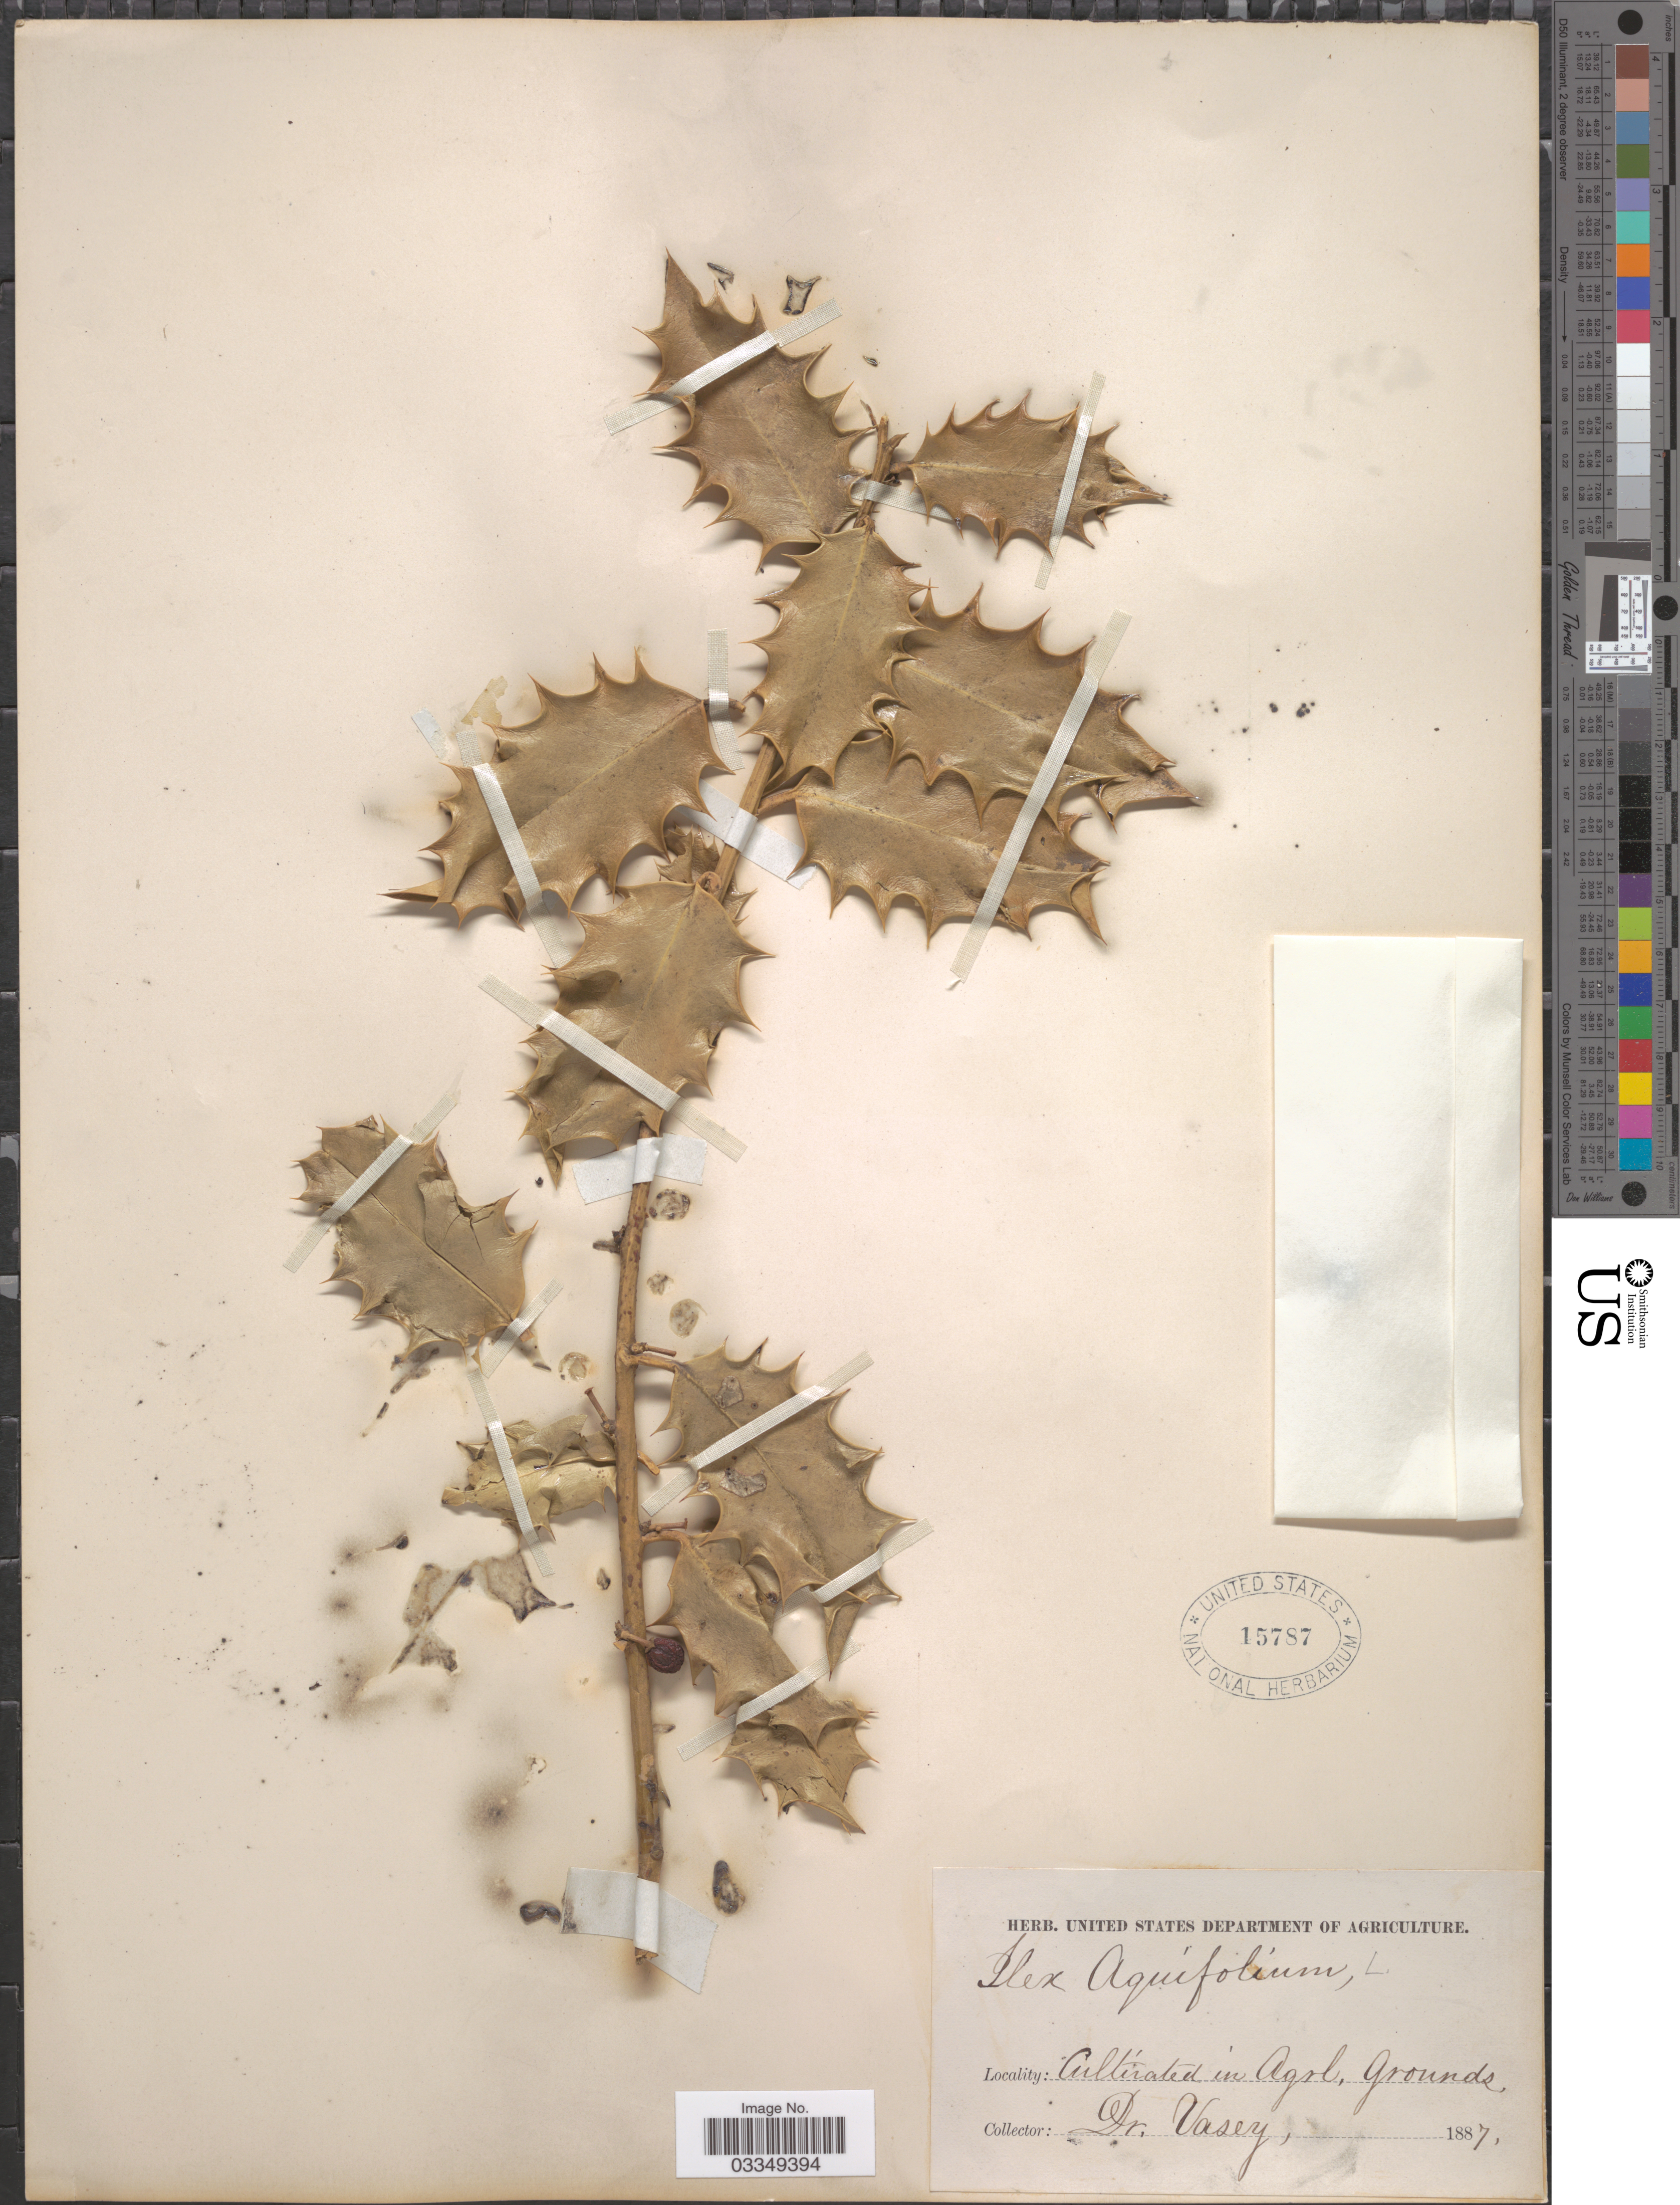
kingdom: Plantae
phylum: Tracheophyta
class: Magnoliopsida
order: Aquifoliales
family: Aquifoliaceae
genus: Ilex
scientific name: Ilex aquifolium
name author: L.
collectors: Vasey, --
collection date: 1887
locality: Cultivated in Agrl. Grounds.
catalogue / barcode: US 15787